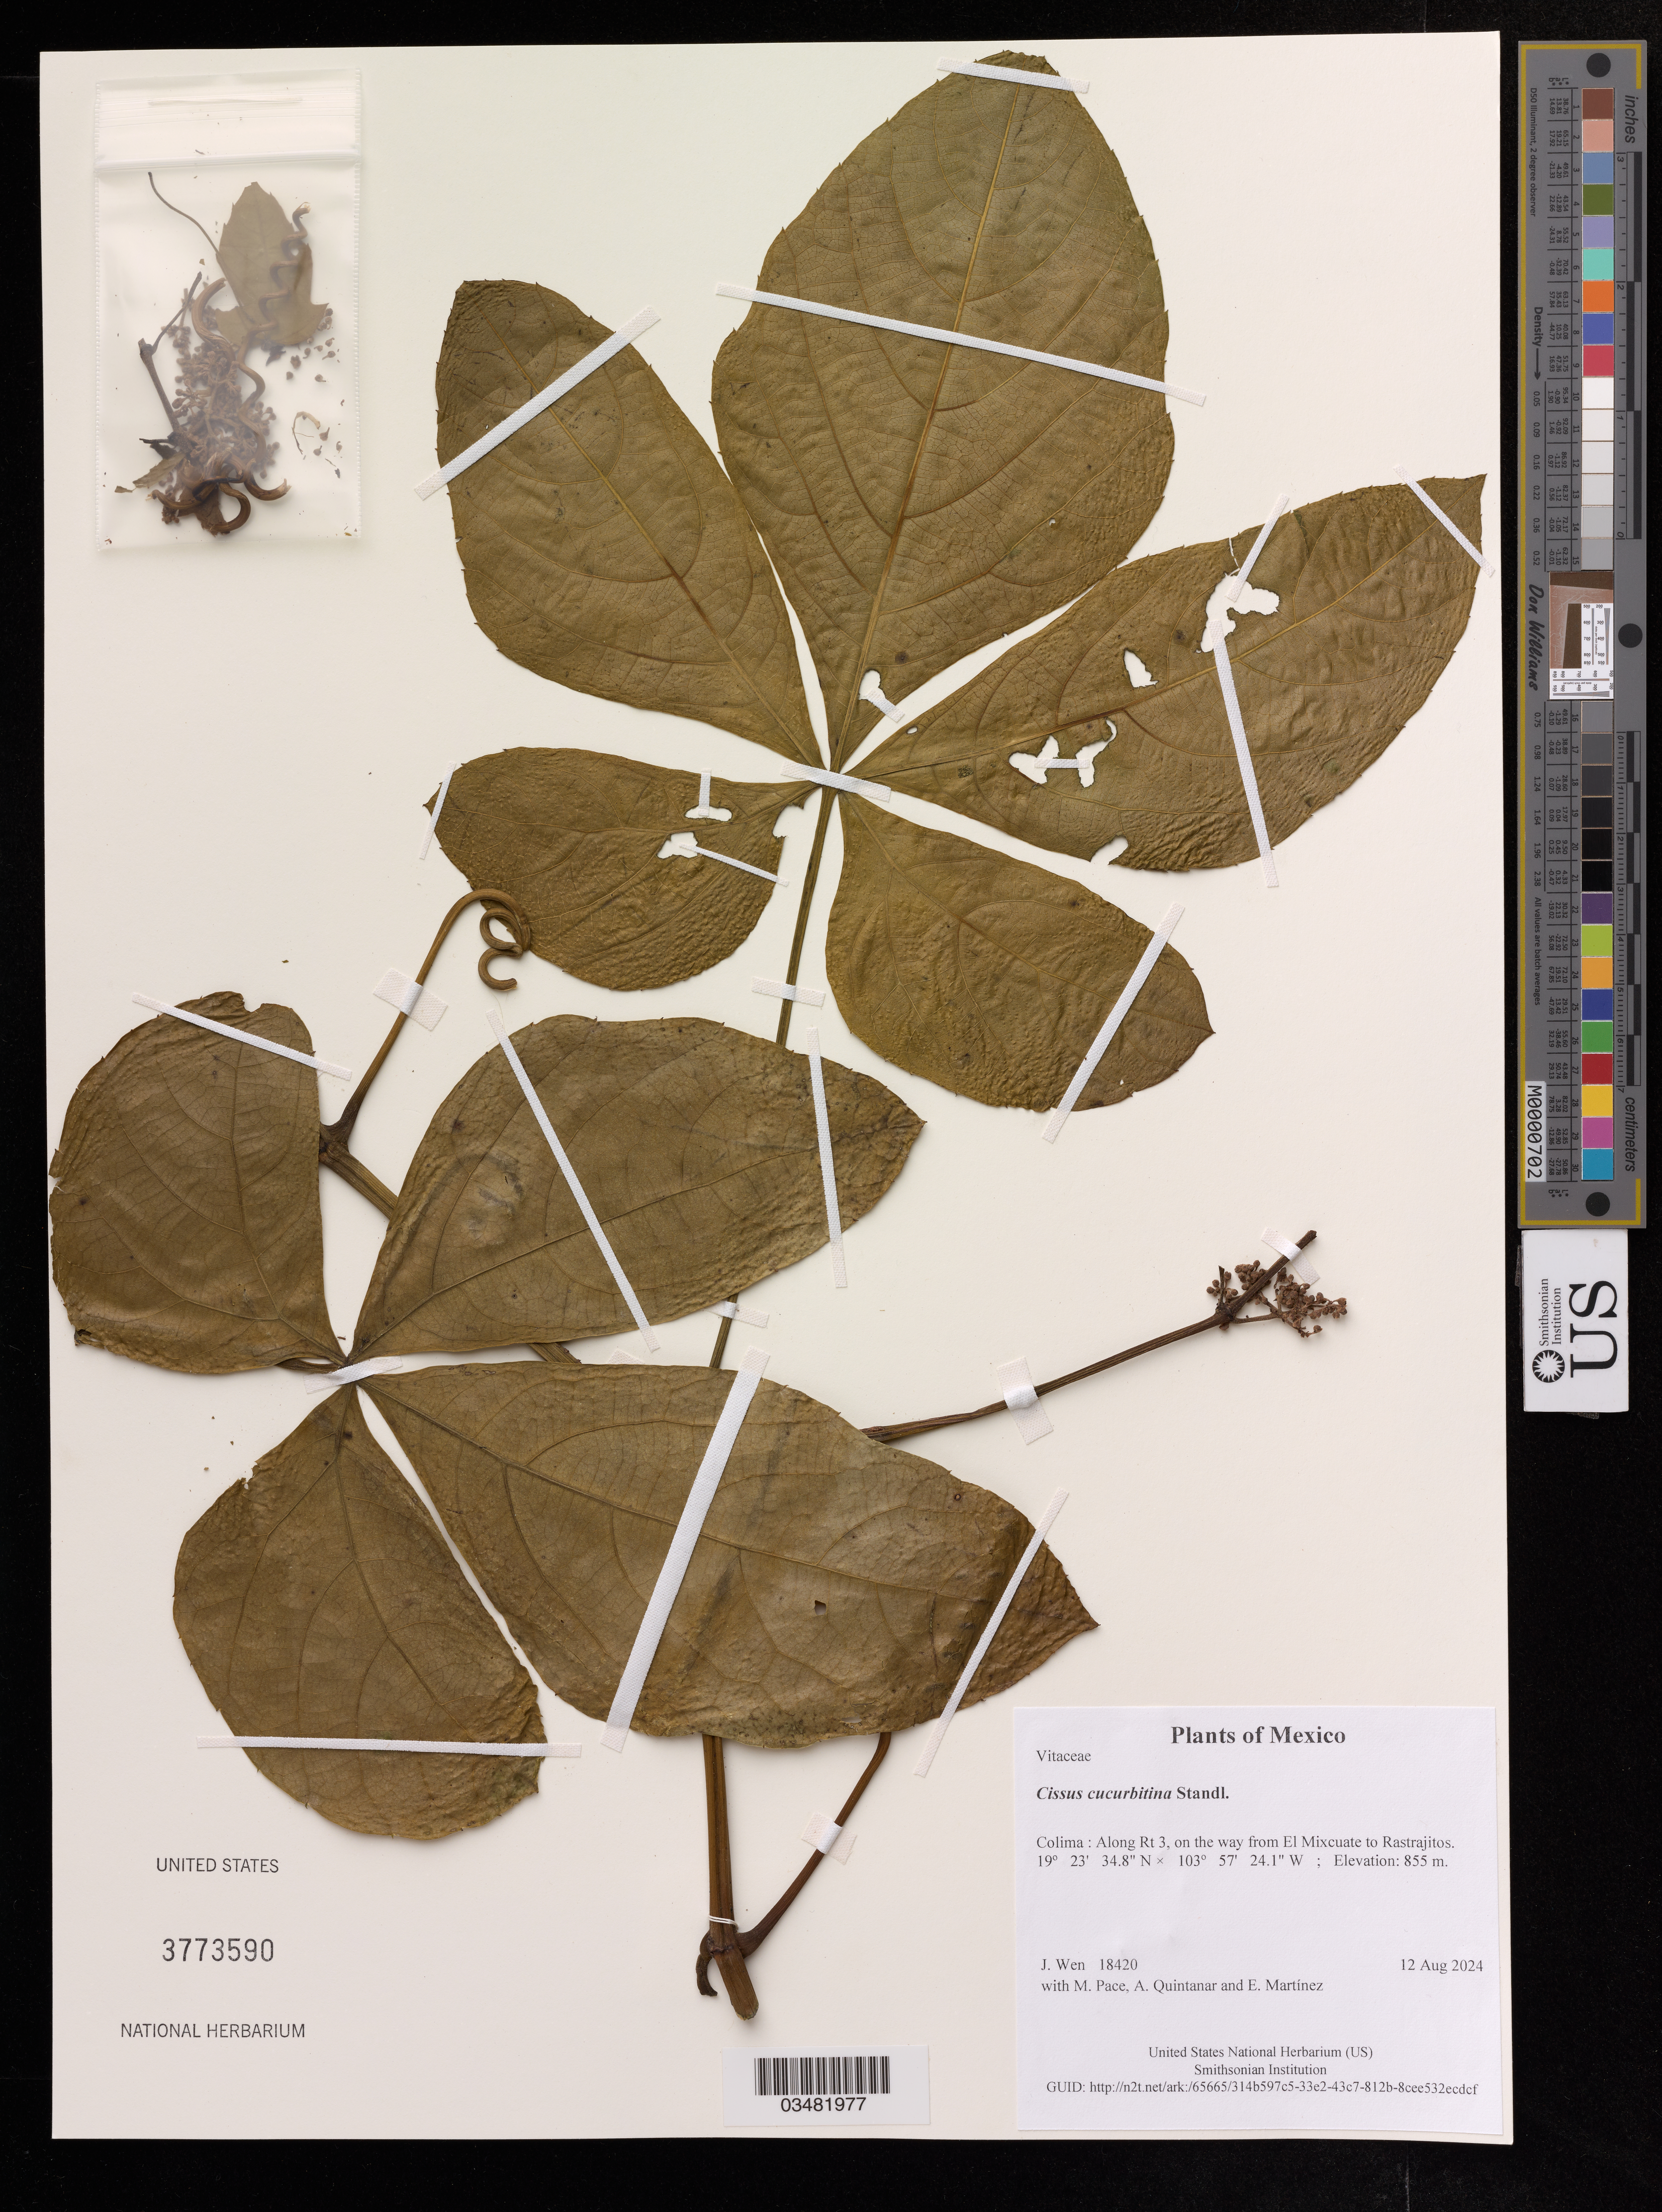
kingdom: Plantae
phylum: Tracheophyta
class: Magnoliopsida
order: Vitales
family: Vitaceae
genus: Cissus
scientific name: Cissus cucurbitina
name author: Standl.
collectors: J. Wen, M. Pace, A. Quintanar & E. Martinez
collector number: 18420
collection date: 2024-08-12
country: Mexico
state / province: Colima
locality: Along Rt 3, on the way from El Mixcuate to Rastrajitos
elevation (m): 855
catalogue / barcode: US 3773590